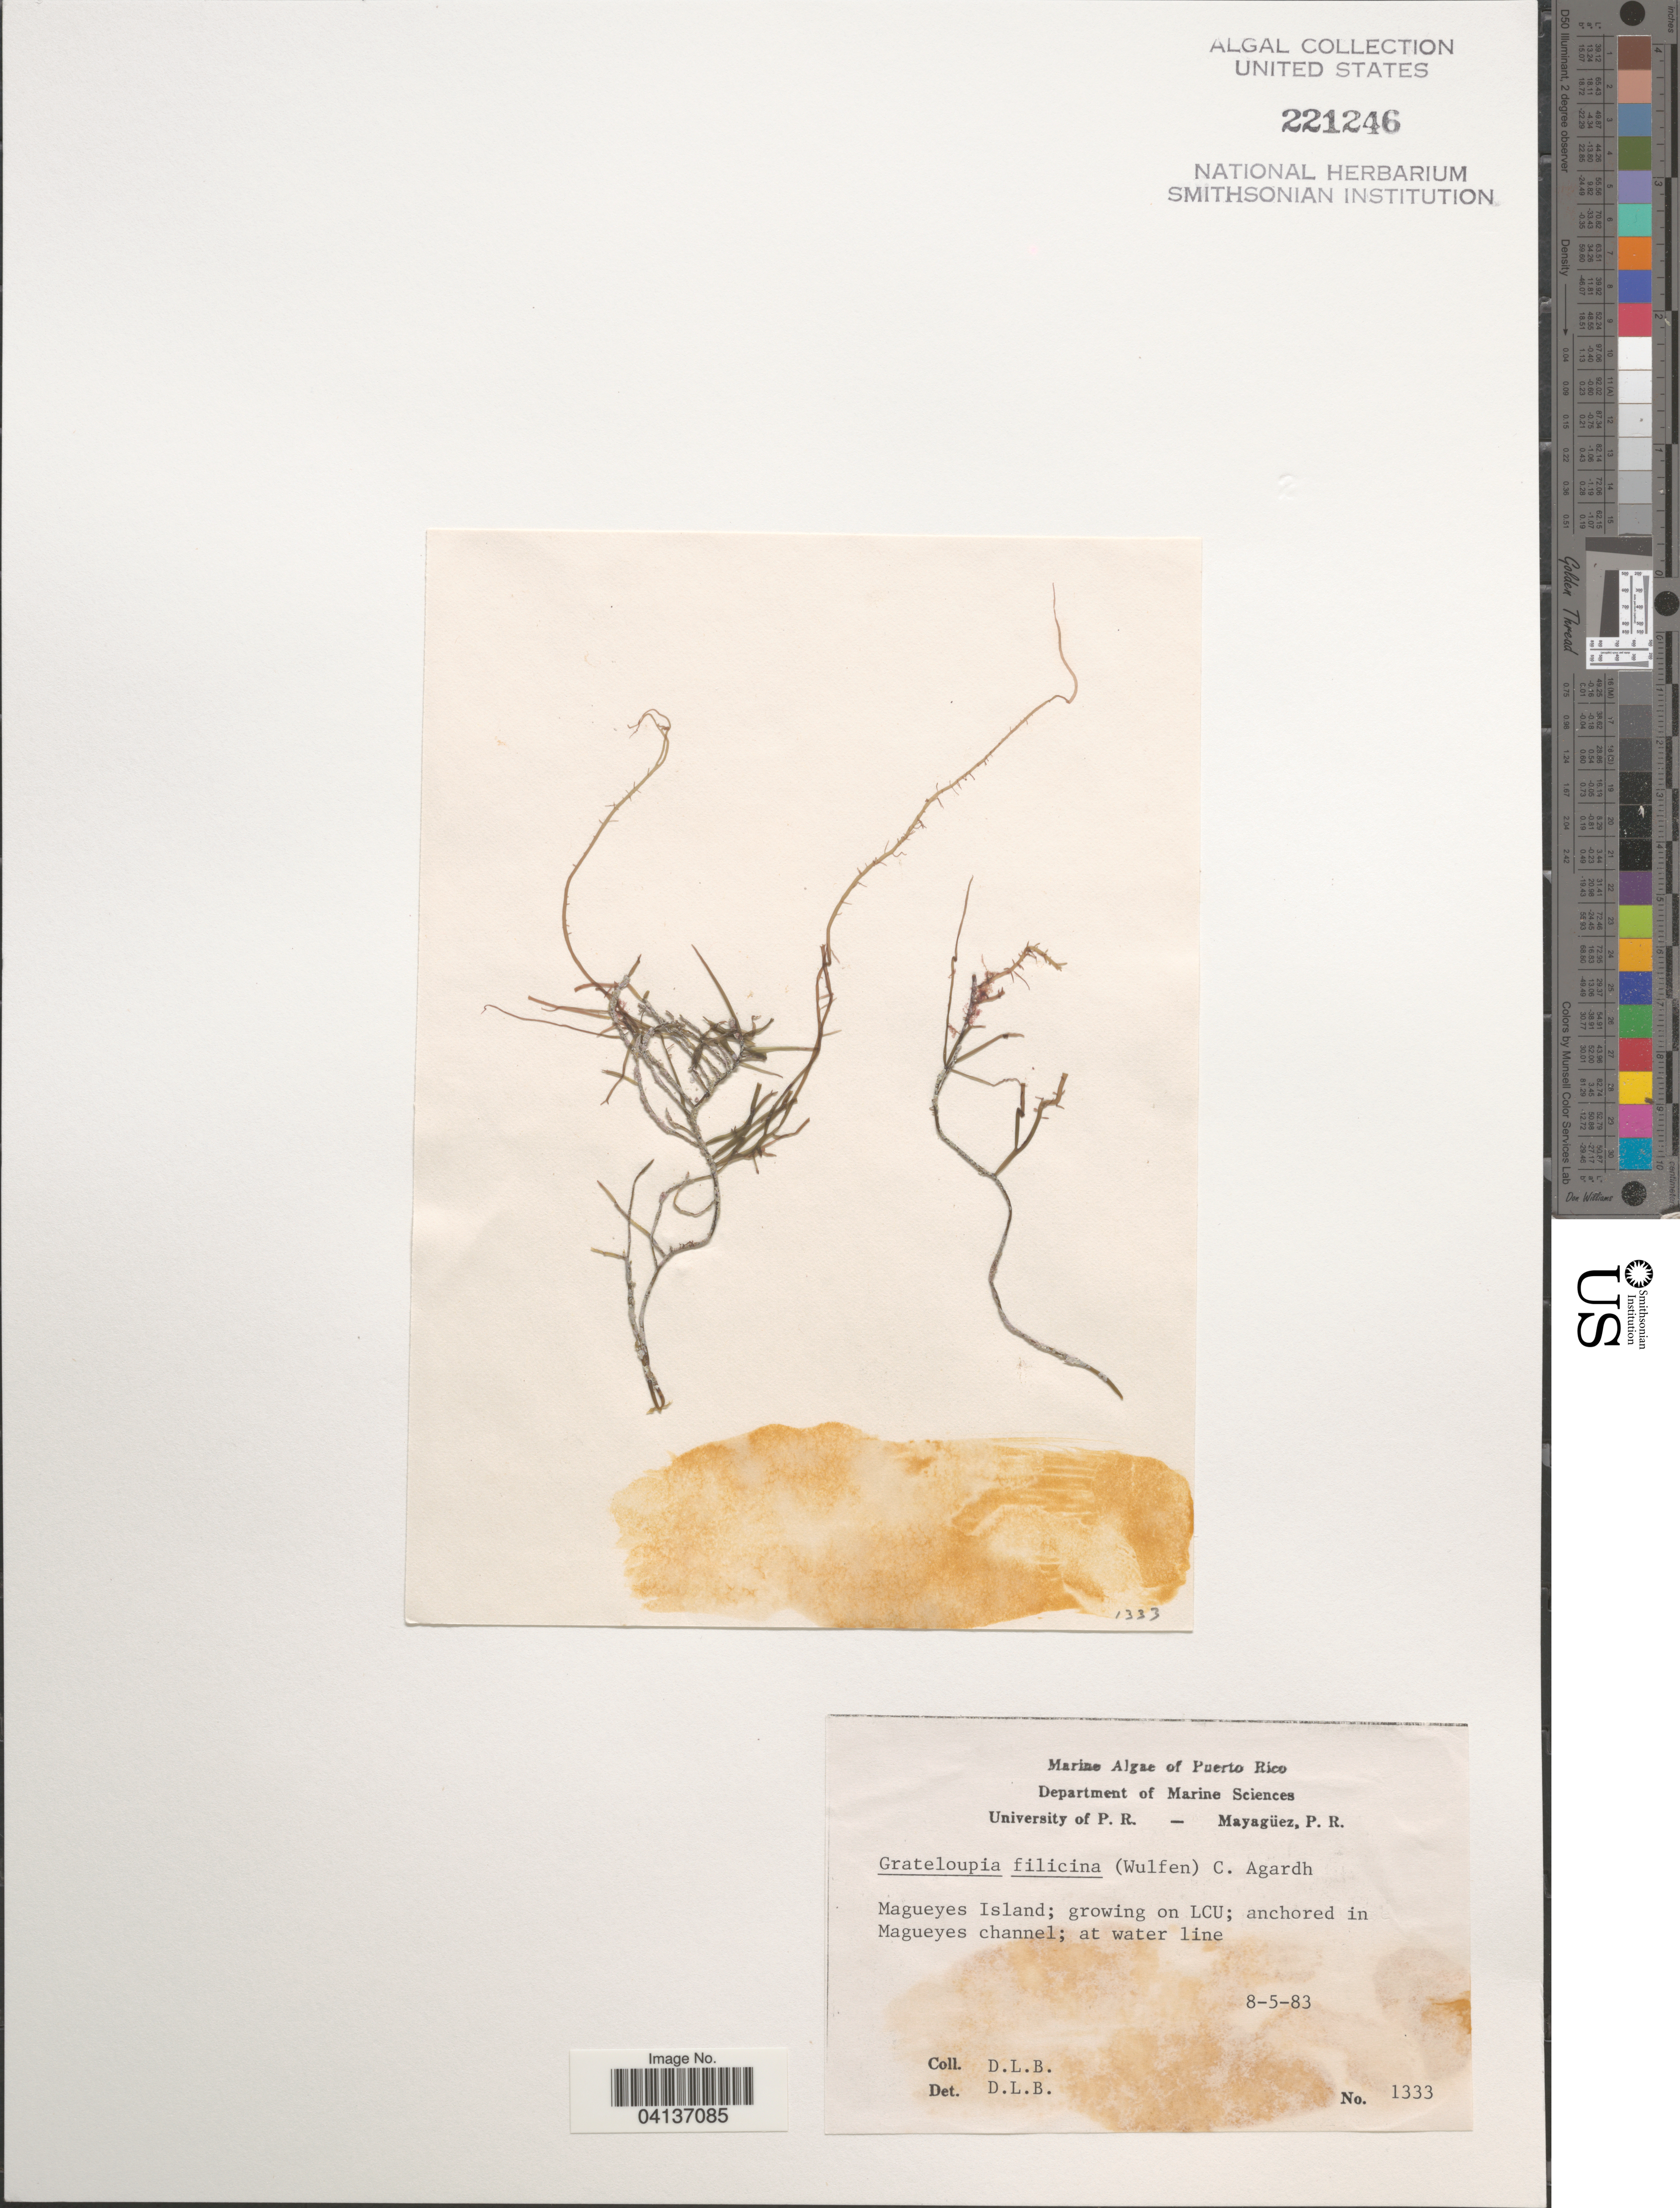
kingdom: Plantae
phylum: Rhodophyta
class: Florideophyceae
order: Halymeniales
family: Halymeniaceae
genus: Grateloupia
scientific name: Grateloupia filicina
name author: (J.V.Lamouroux) C. Agardh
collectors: D. L. B.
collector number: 1333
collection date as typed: Transcribed d/m/y: 8/5/83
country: Puerto Rico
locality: Magueyes Island; growing on LCU; anchored in Magueyes channel.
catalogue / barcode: US 221246